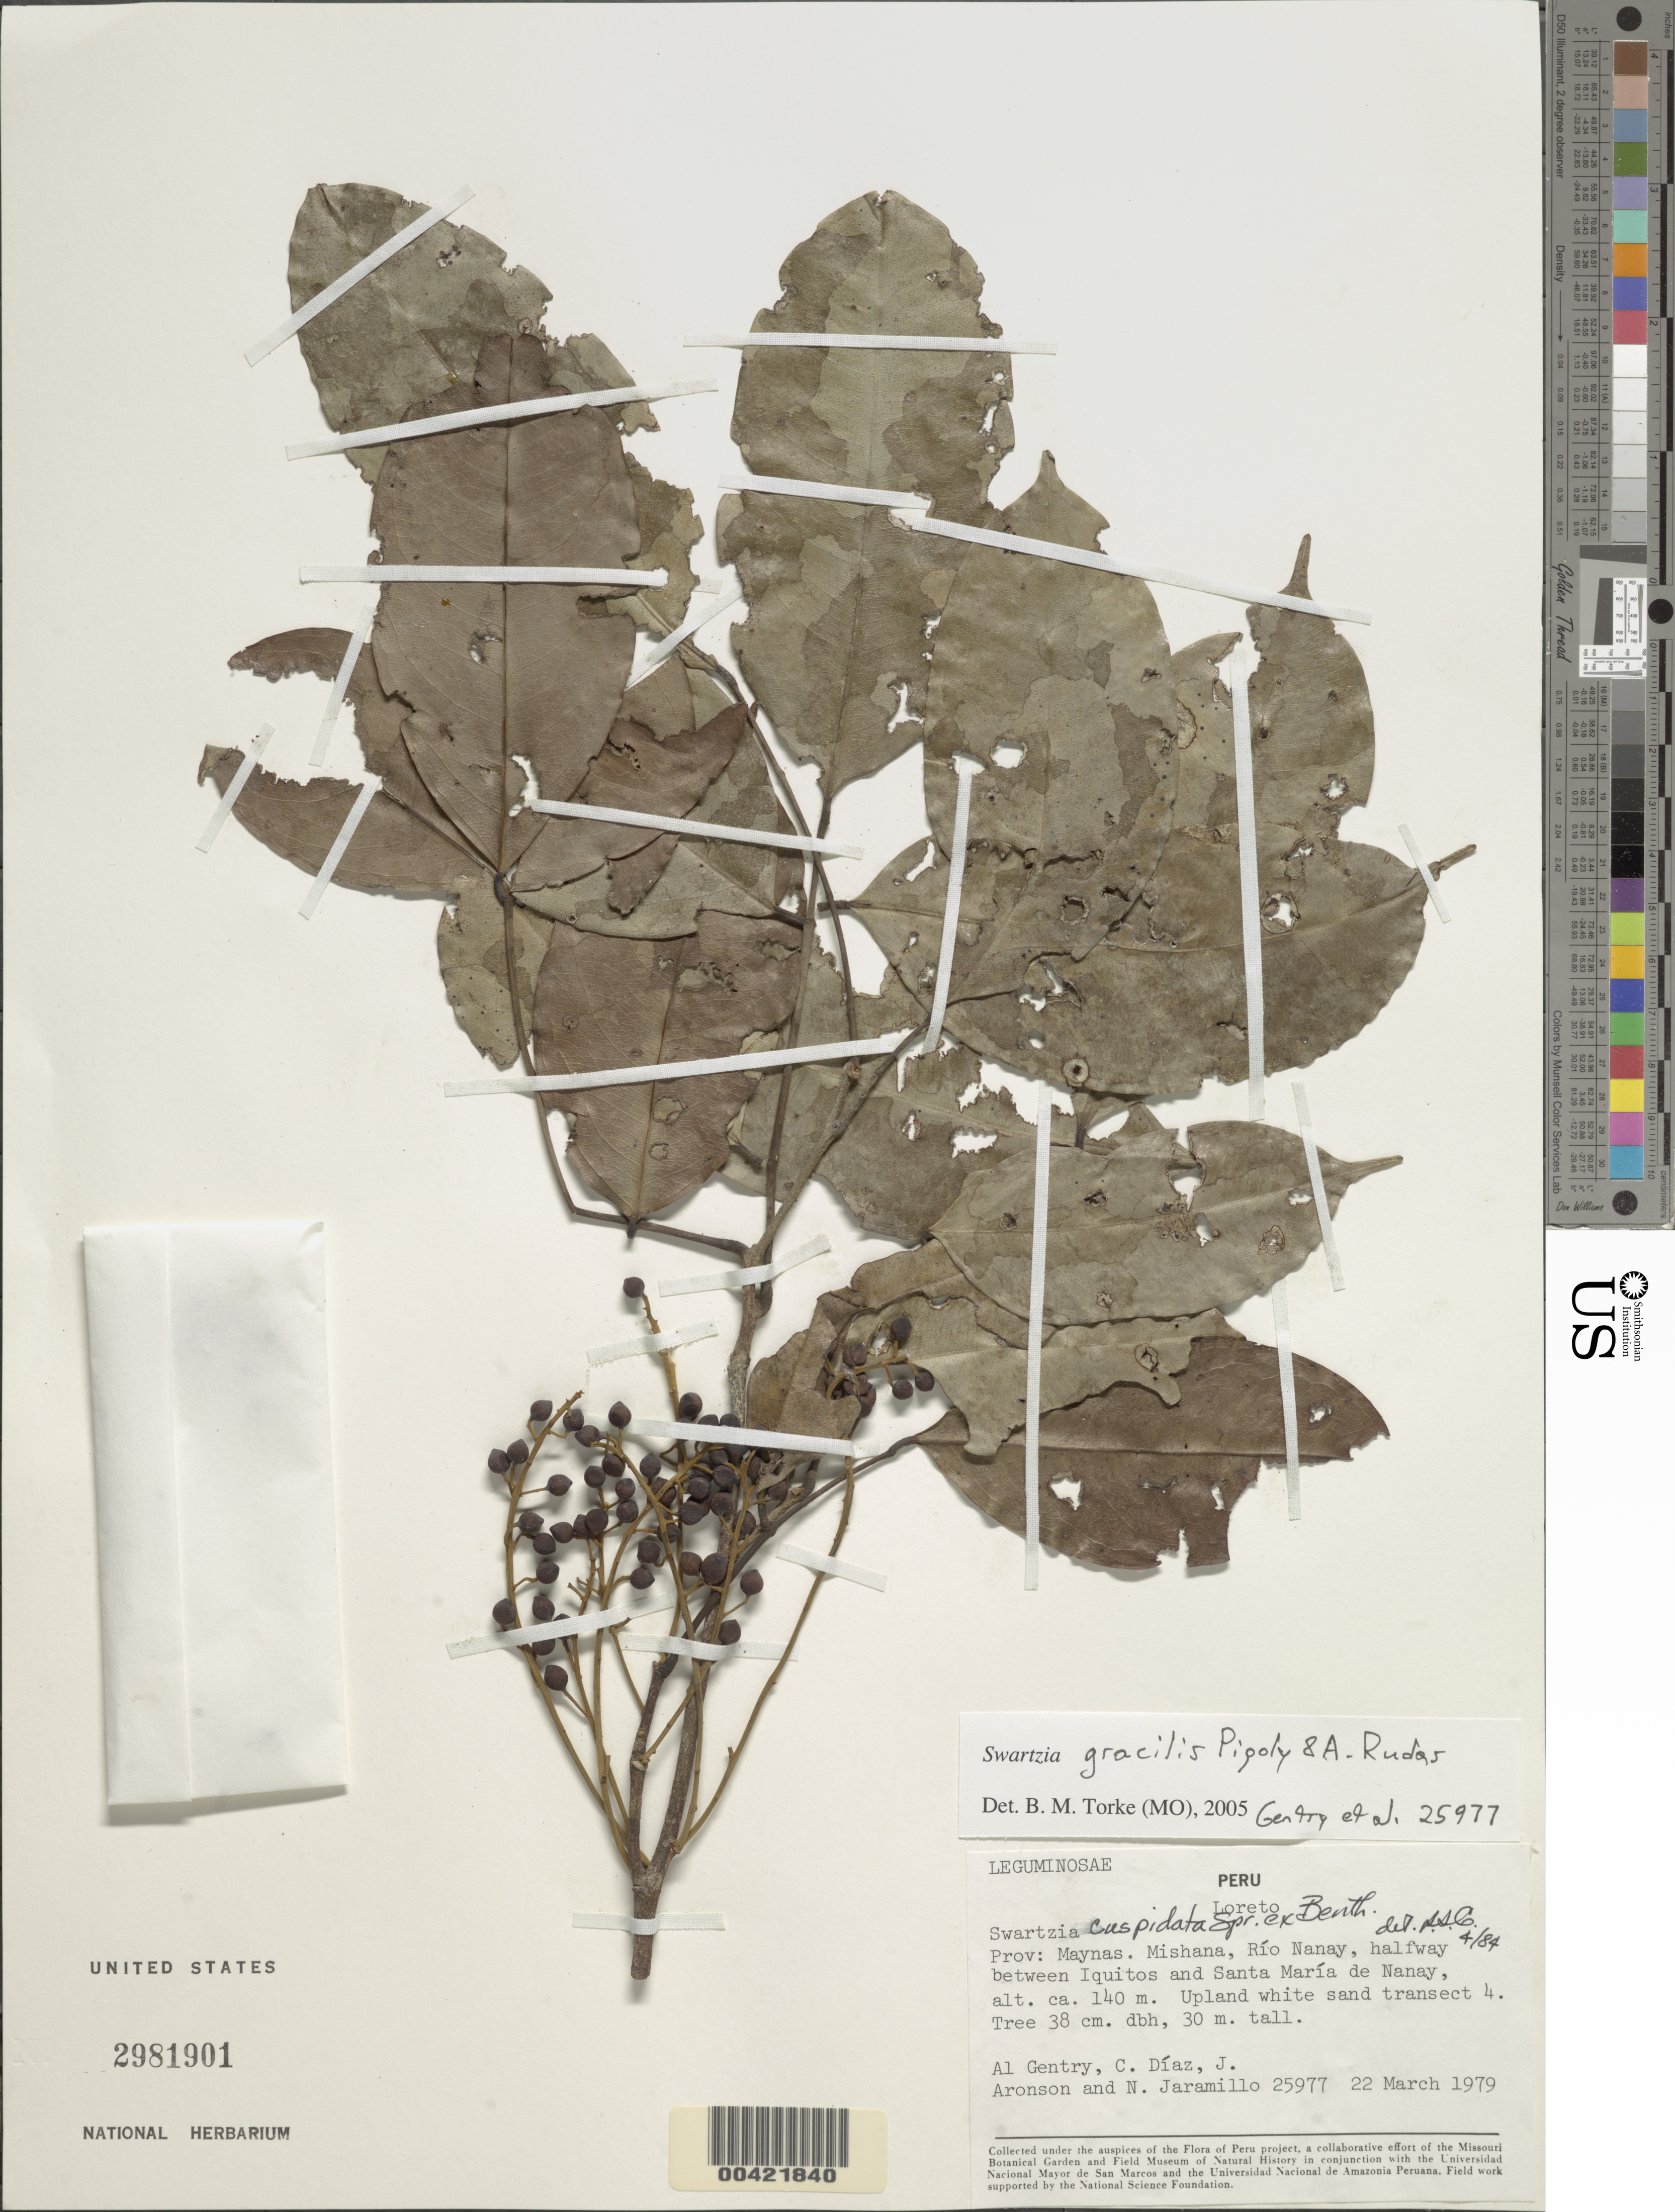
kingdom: Plantae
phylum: Tracheophyta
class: Magnoliopsida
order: Fabales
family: Fabaceae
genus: Swartzia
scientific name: Swartzia gracilis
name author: Pipoly & Rudas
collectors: A. H. Gentry et al.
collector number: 25977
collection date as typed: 22 Mar 1979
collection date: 1979-03-22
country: Peru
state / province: Loreto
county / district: Maynas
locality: Mishana; Rio Nanay; between Iquitos and Santa Maria de Nanay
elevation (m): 140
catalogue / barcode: US 2981901